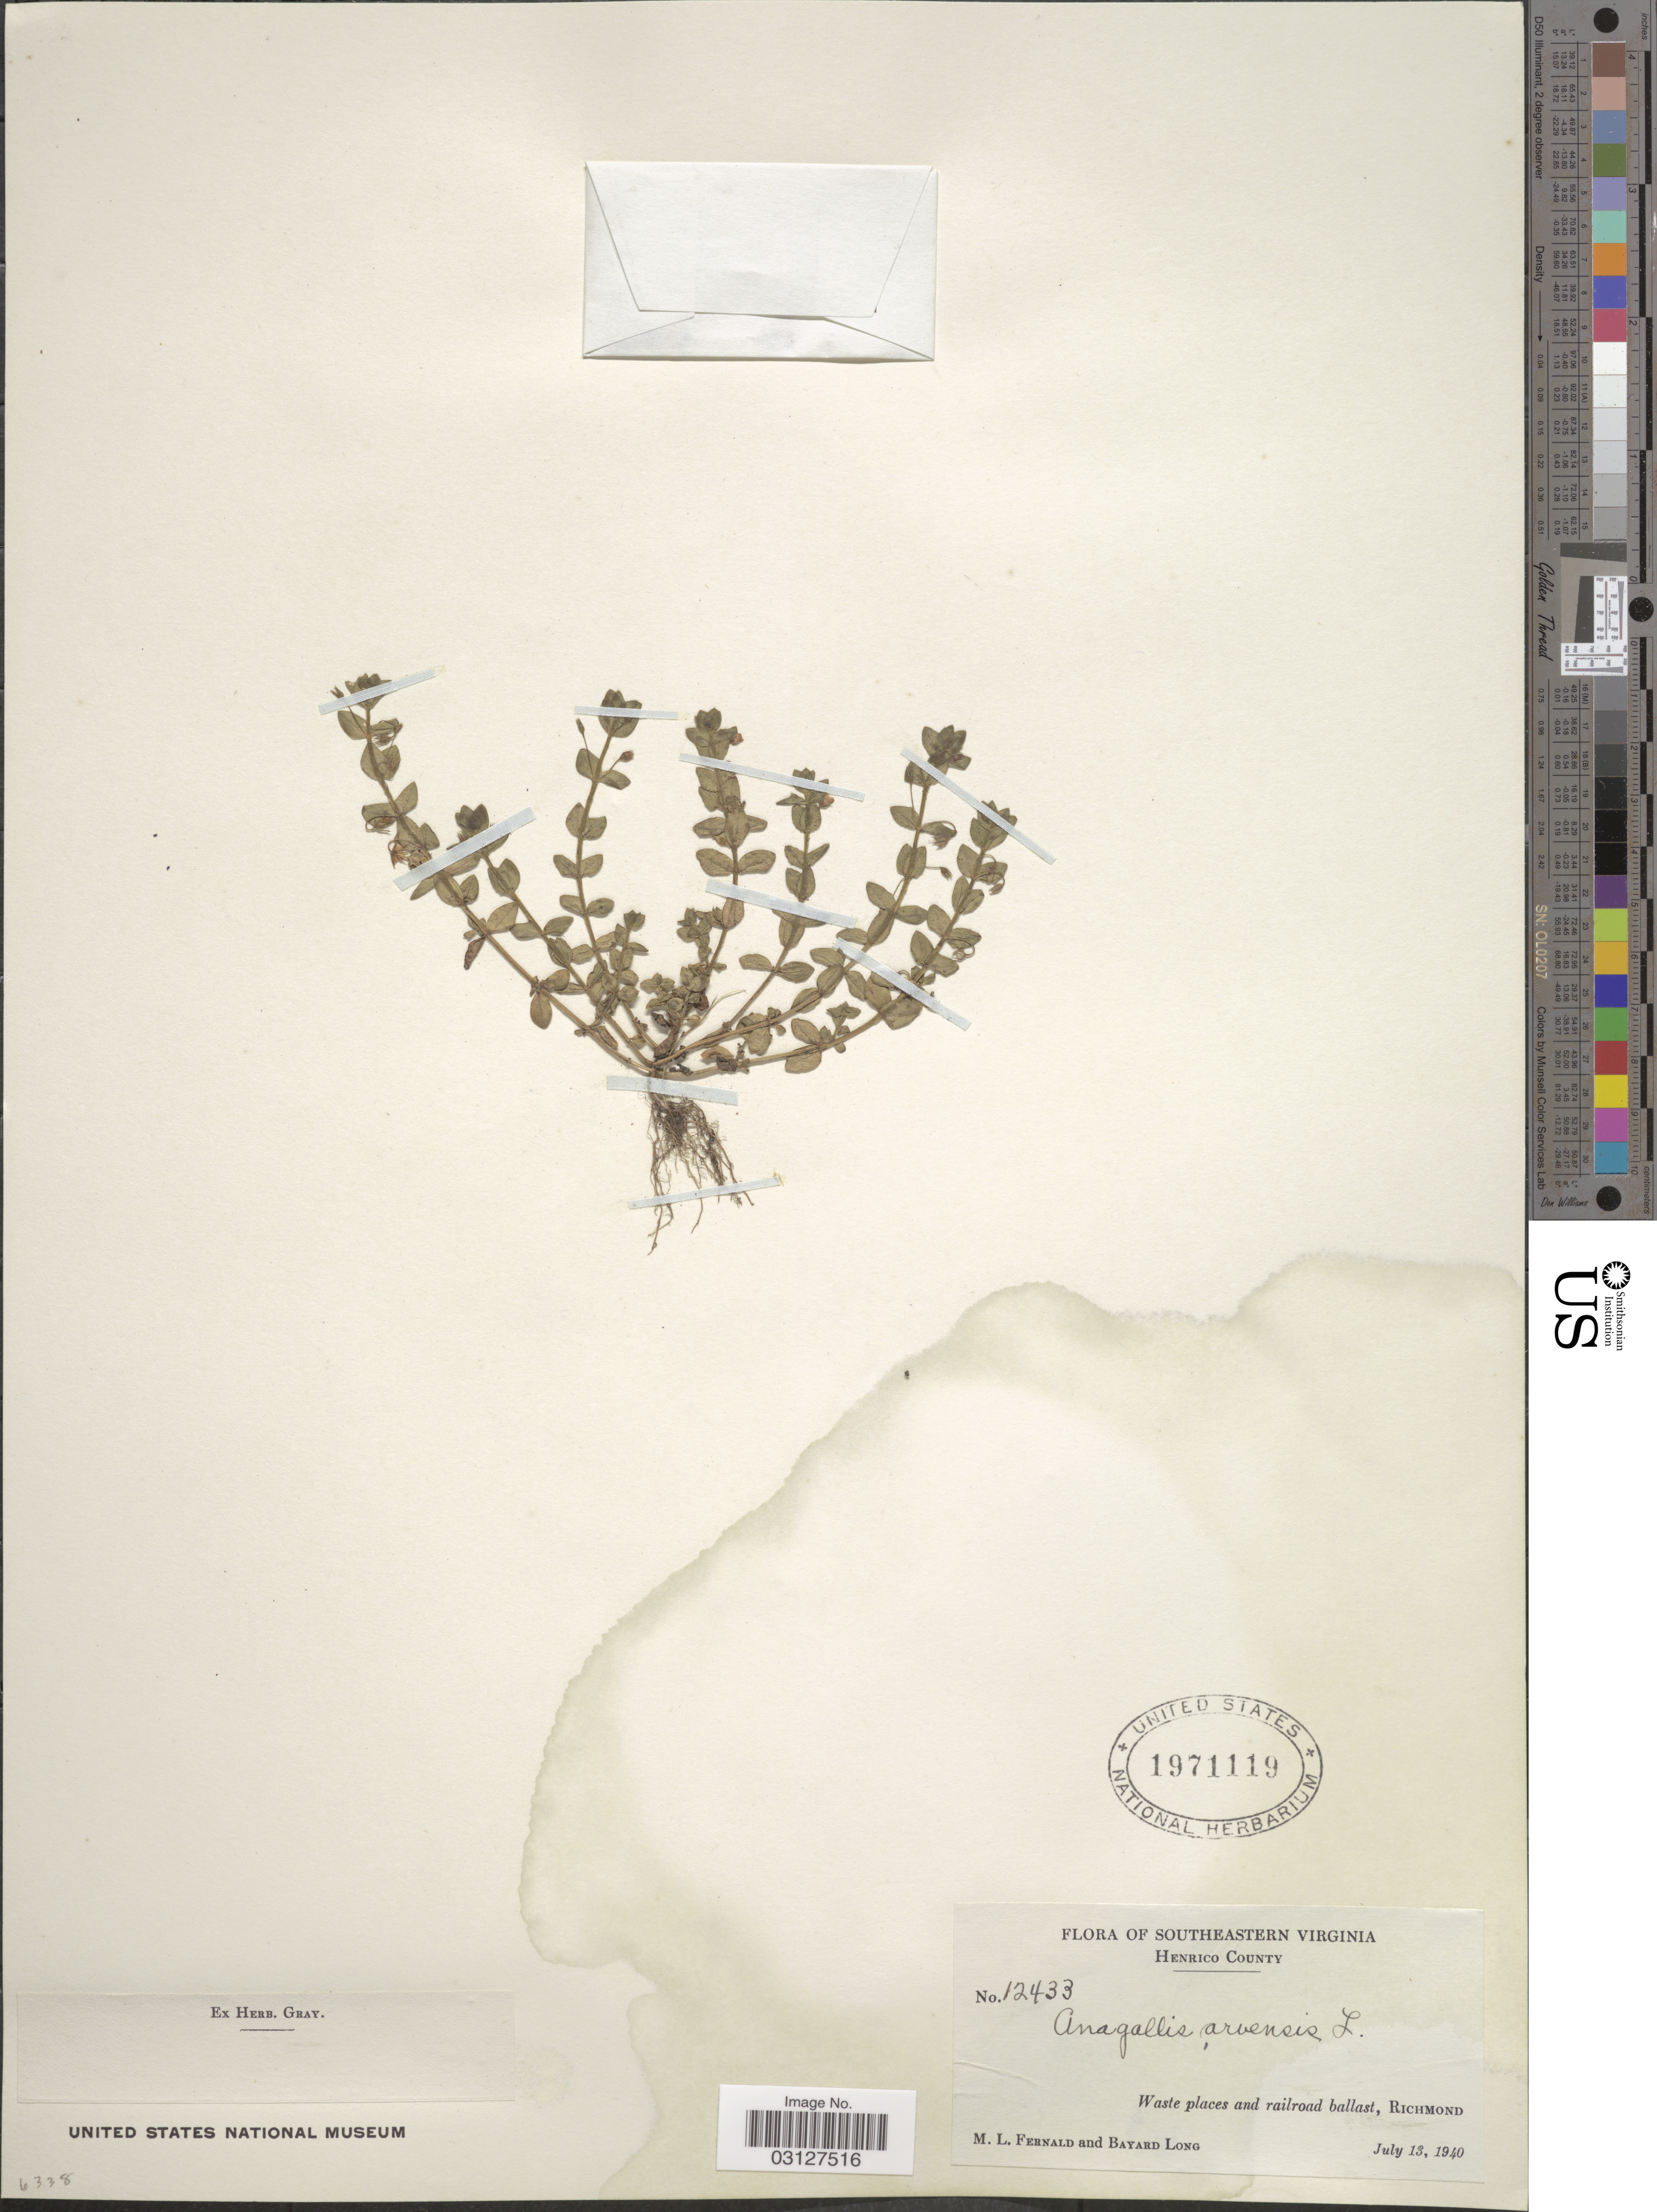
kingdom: Plantae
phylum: Tracheophyta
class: Magnoliopsida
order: Ericales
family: Primulaceae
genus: Anagallis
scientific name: Anagallis arvensis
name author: L.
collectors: M. L. Fernald & B. Long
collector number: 12433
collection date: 1940-07-13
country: United States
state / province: Virginia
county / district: City of Richmond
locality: Southeastern Virginia. Henrico County. Waste places and railroad ballast, Richmond.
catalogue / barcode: US 1971119